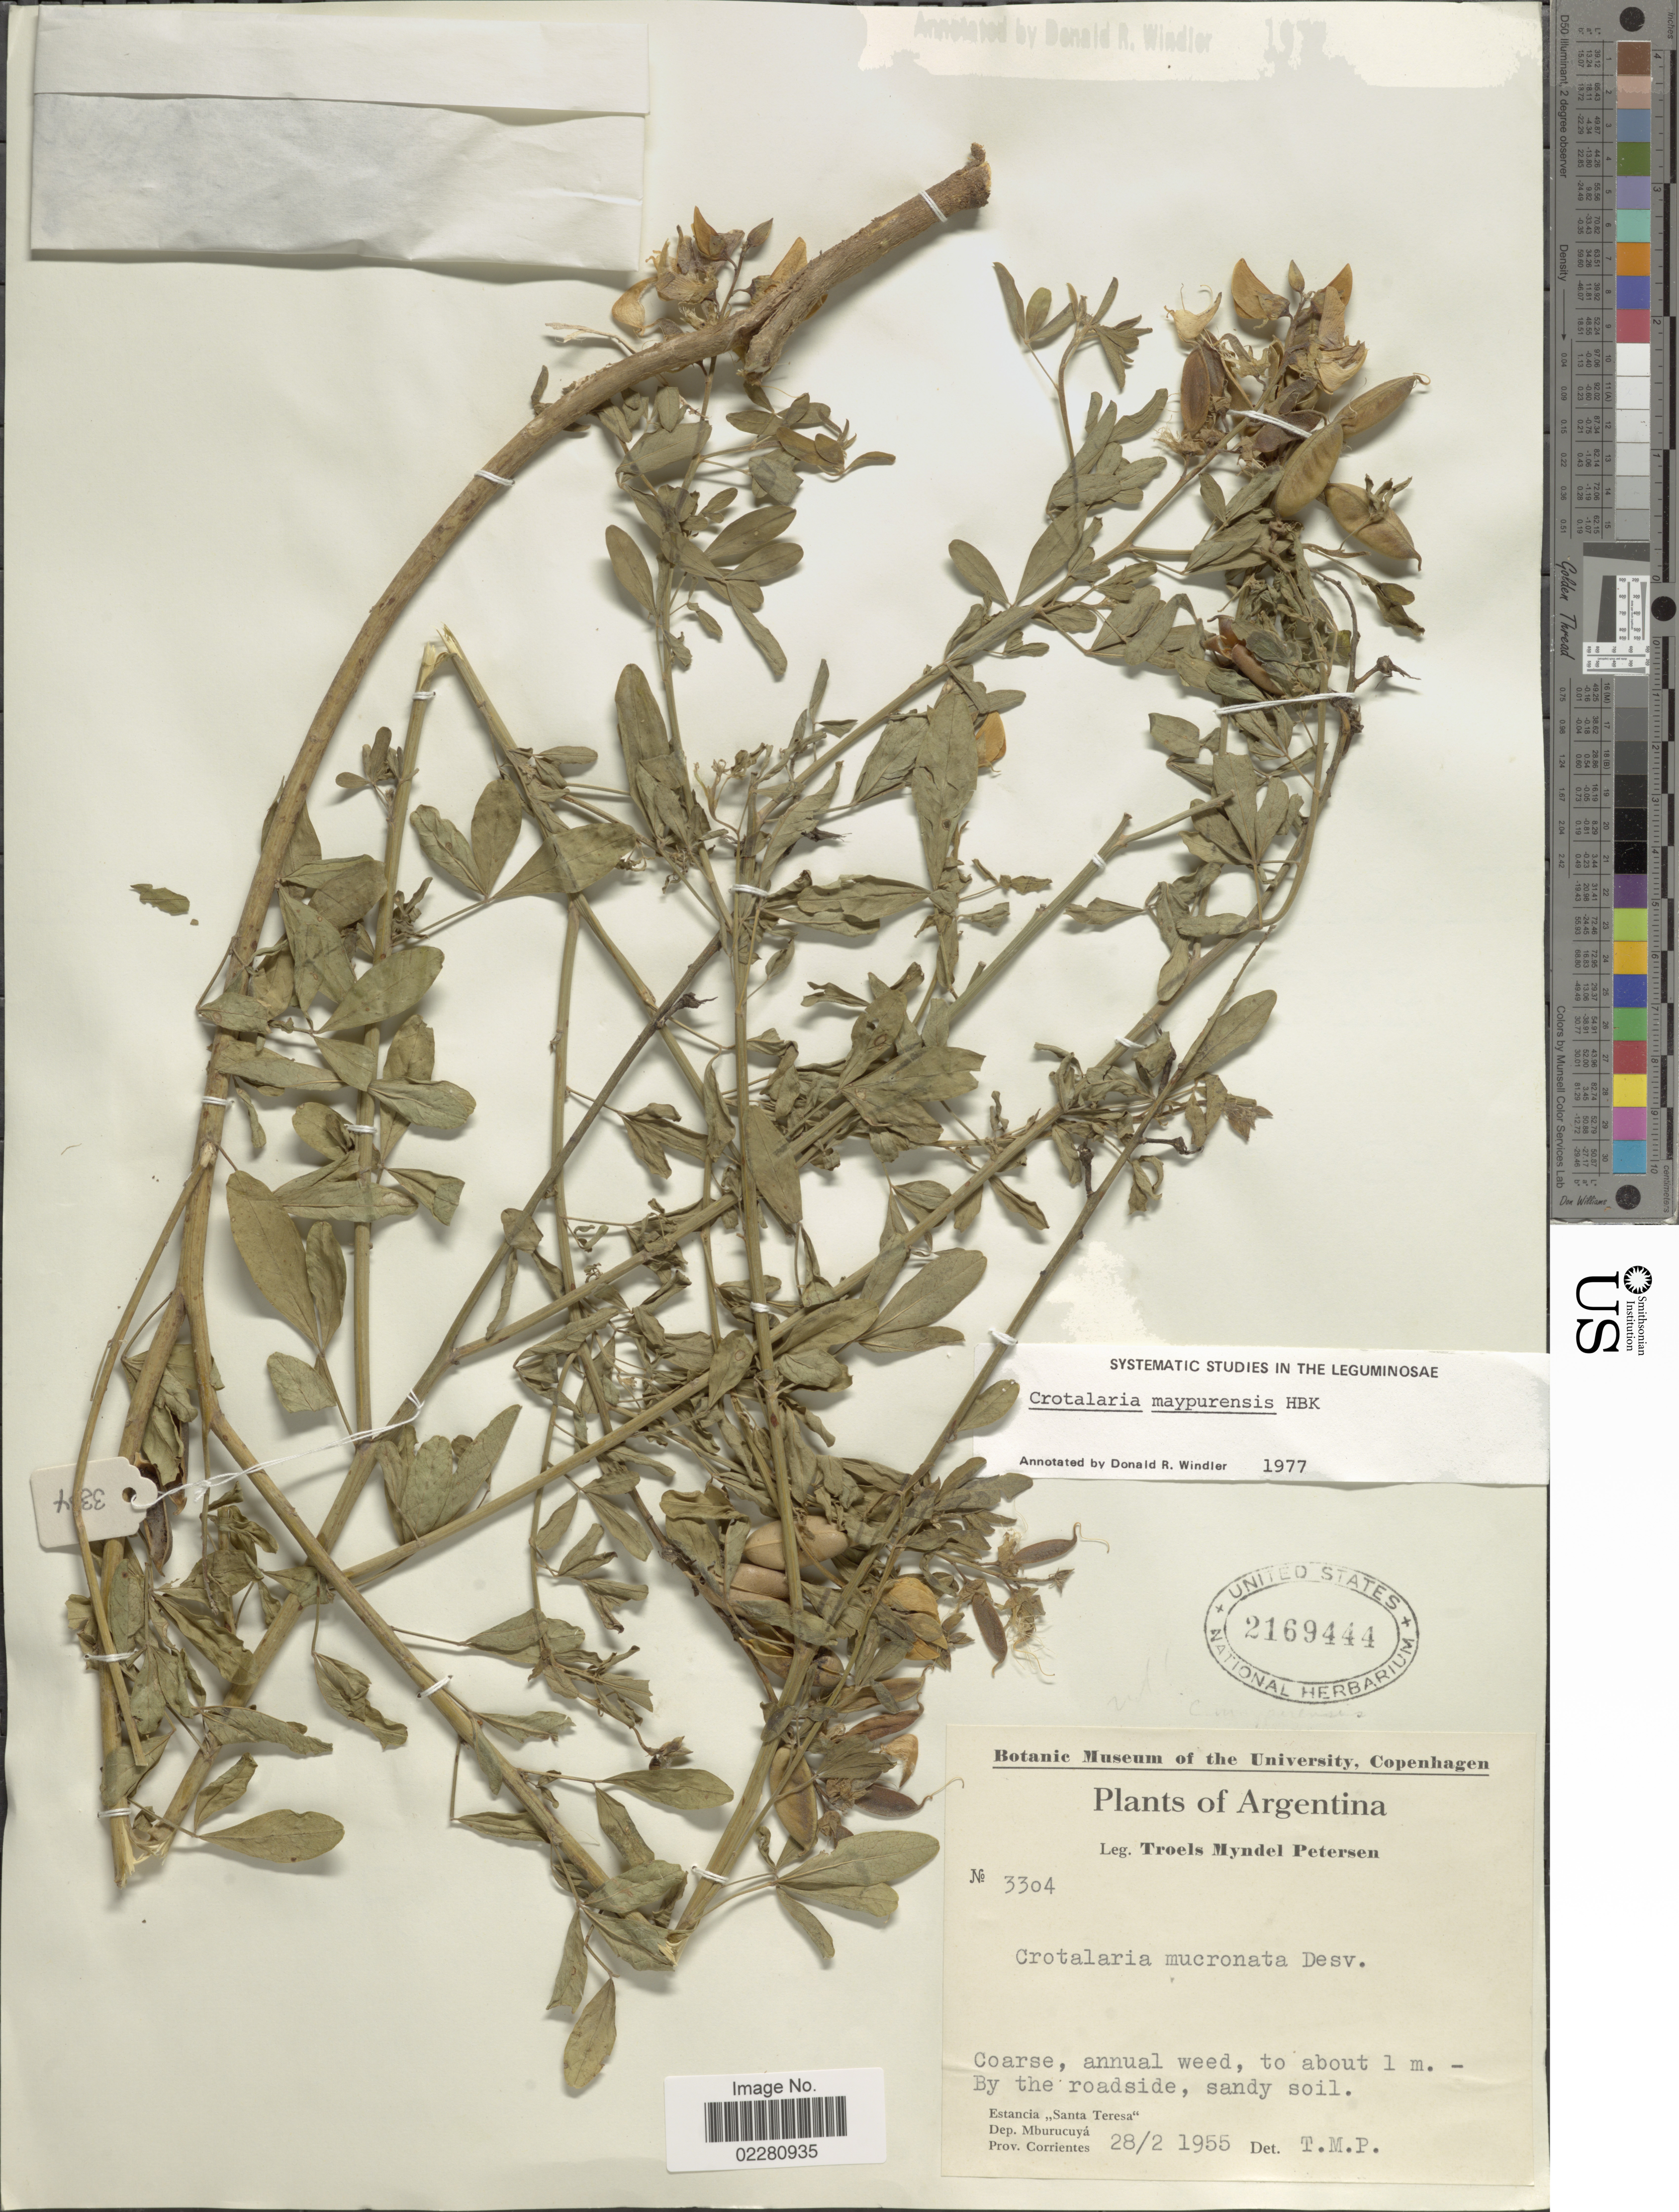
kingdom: Plantae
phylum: Tracheophyta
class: Magnoliopsida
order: Fabales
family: Fabaceae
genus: Crotalaria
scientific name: Crotalaria maypurensis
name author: Kunth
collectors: T. M. Petersen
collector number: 3304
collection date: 1955-02-28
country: Argentina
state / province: Corrientes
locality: Estancia Santa Teresa, Dep. Mburucuya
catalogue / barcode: US 2169444